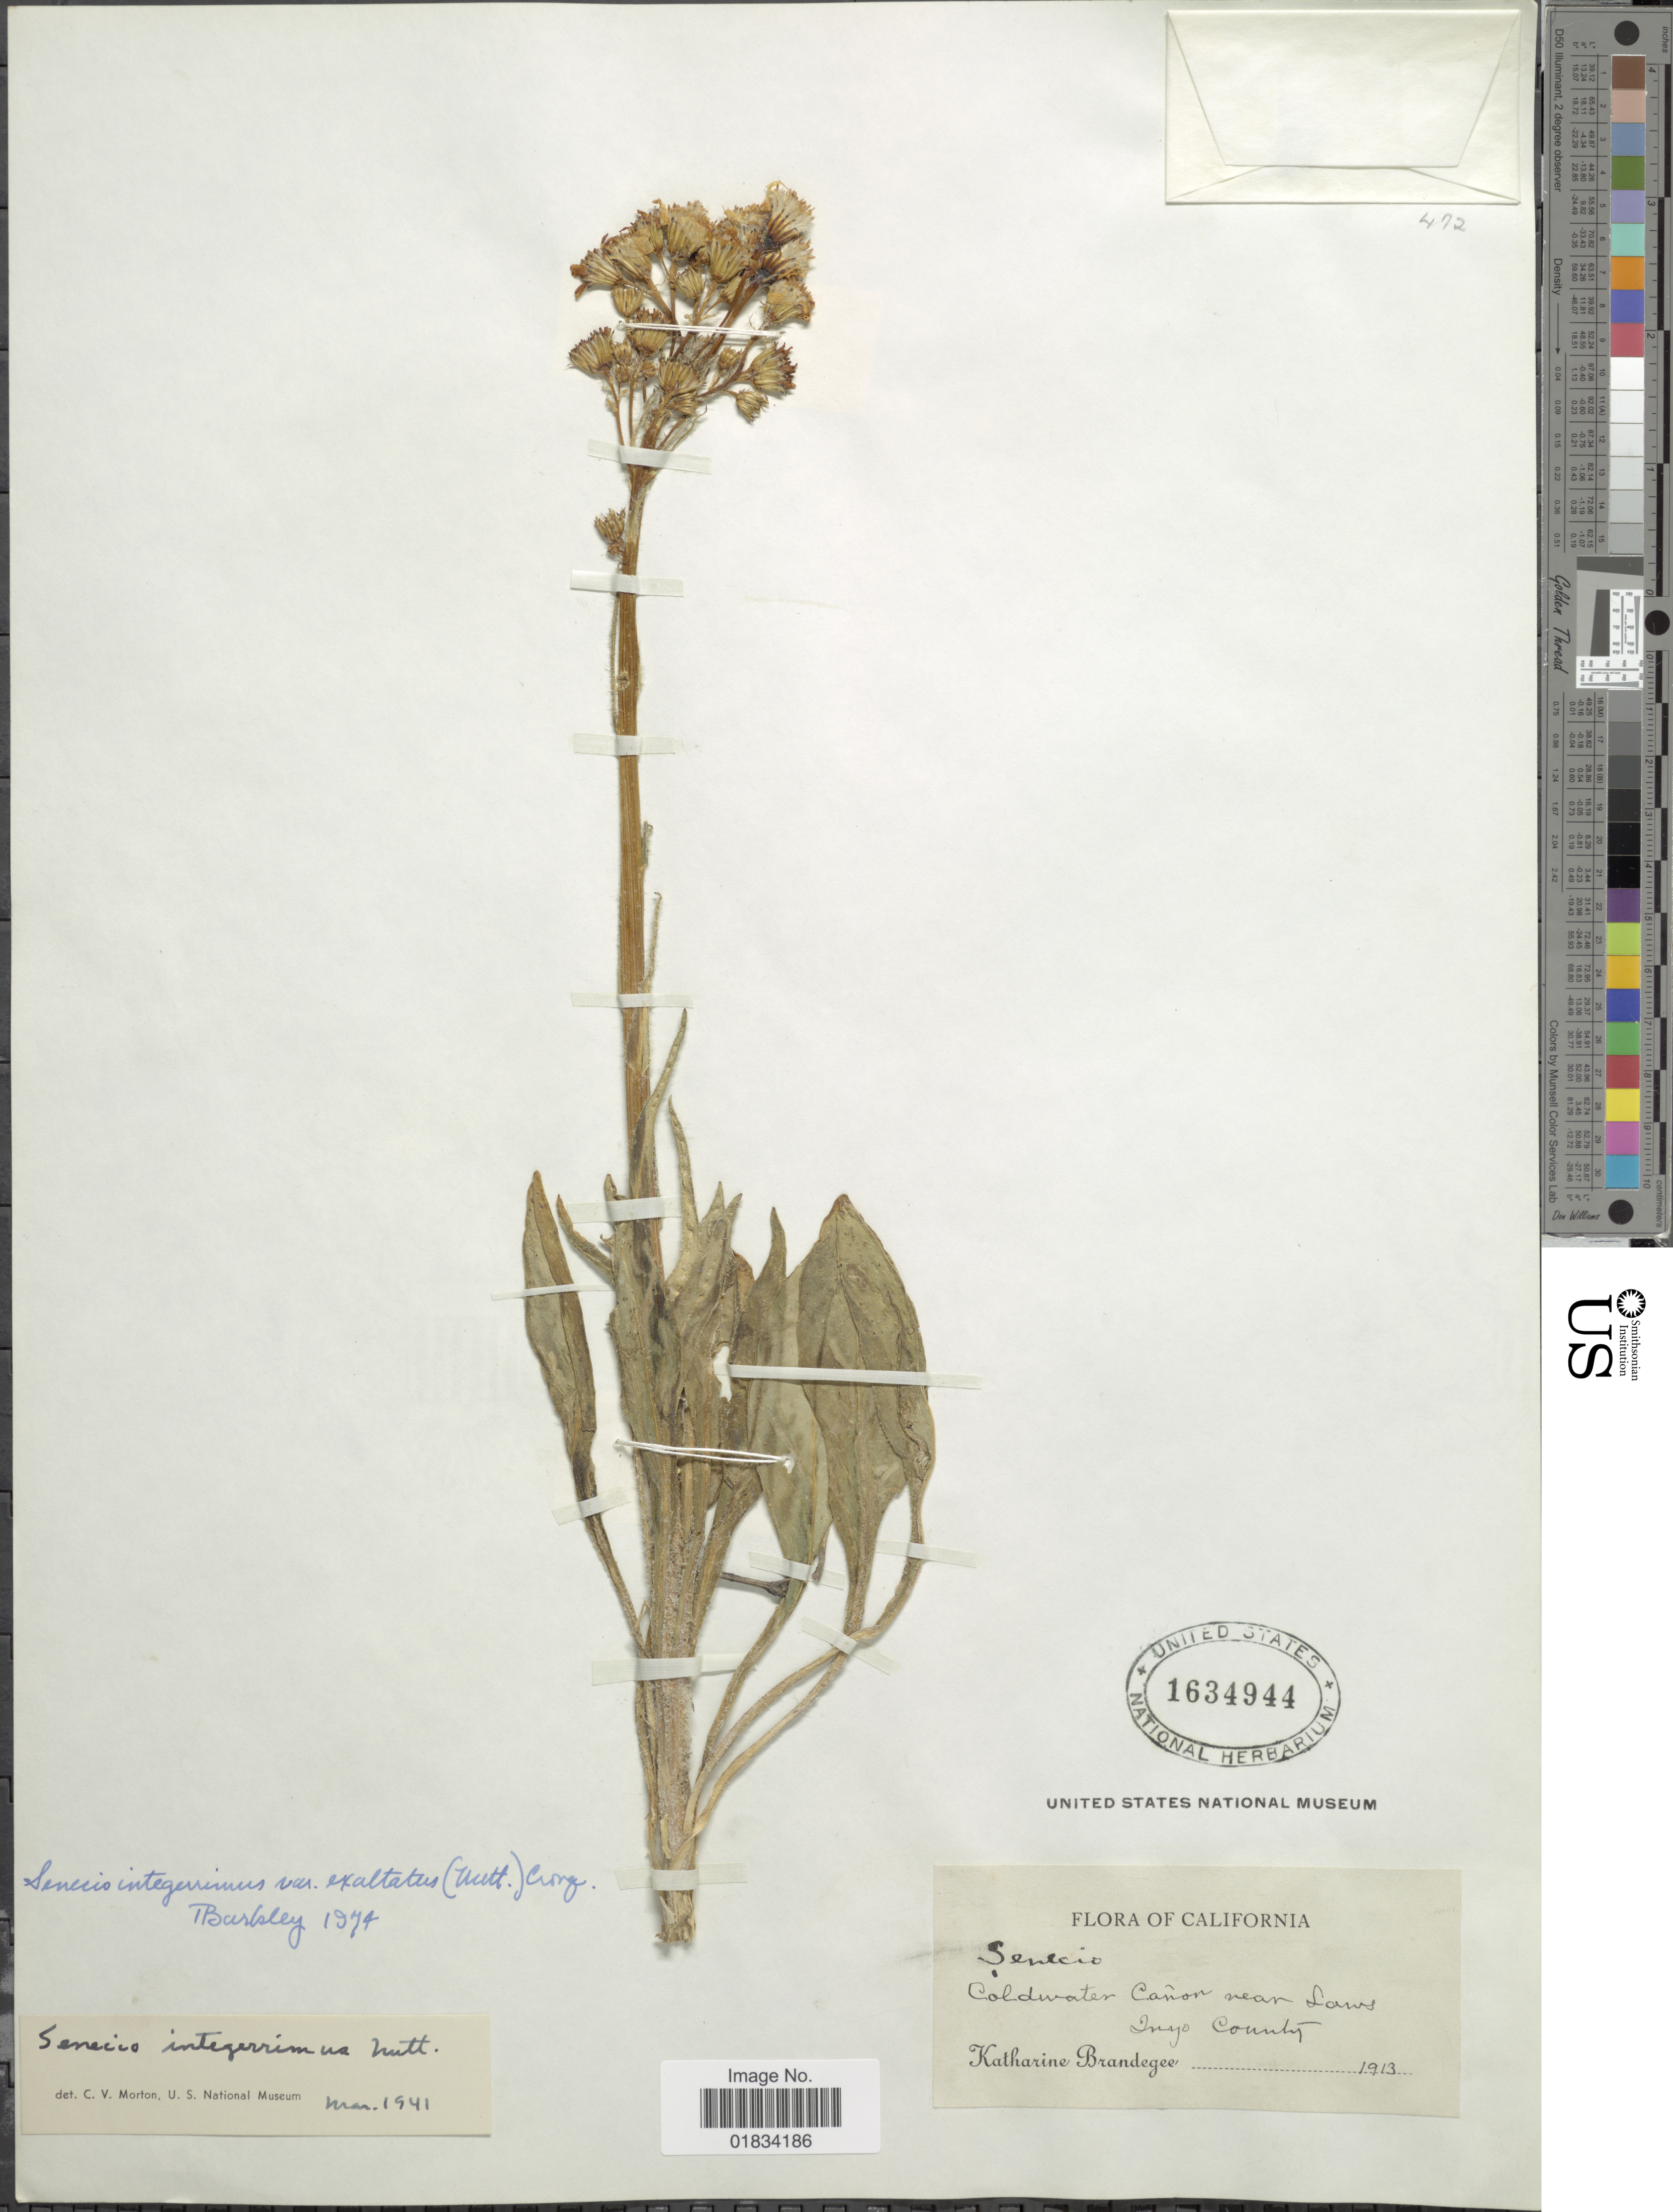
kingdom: Plantae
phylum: Tracheophyta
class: Magnoliopsida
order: Asterales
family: Asteraceae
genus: Senecio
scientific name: Senecio integerrimus var. exaltatus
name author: (Nutt.) Cronq.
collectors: M. K. Brandegee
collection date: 1913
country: United States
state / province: California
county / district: Inyo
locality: Coldwater Canon near Laws Inyo County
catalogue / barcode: US 1634944